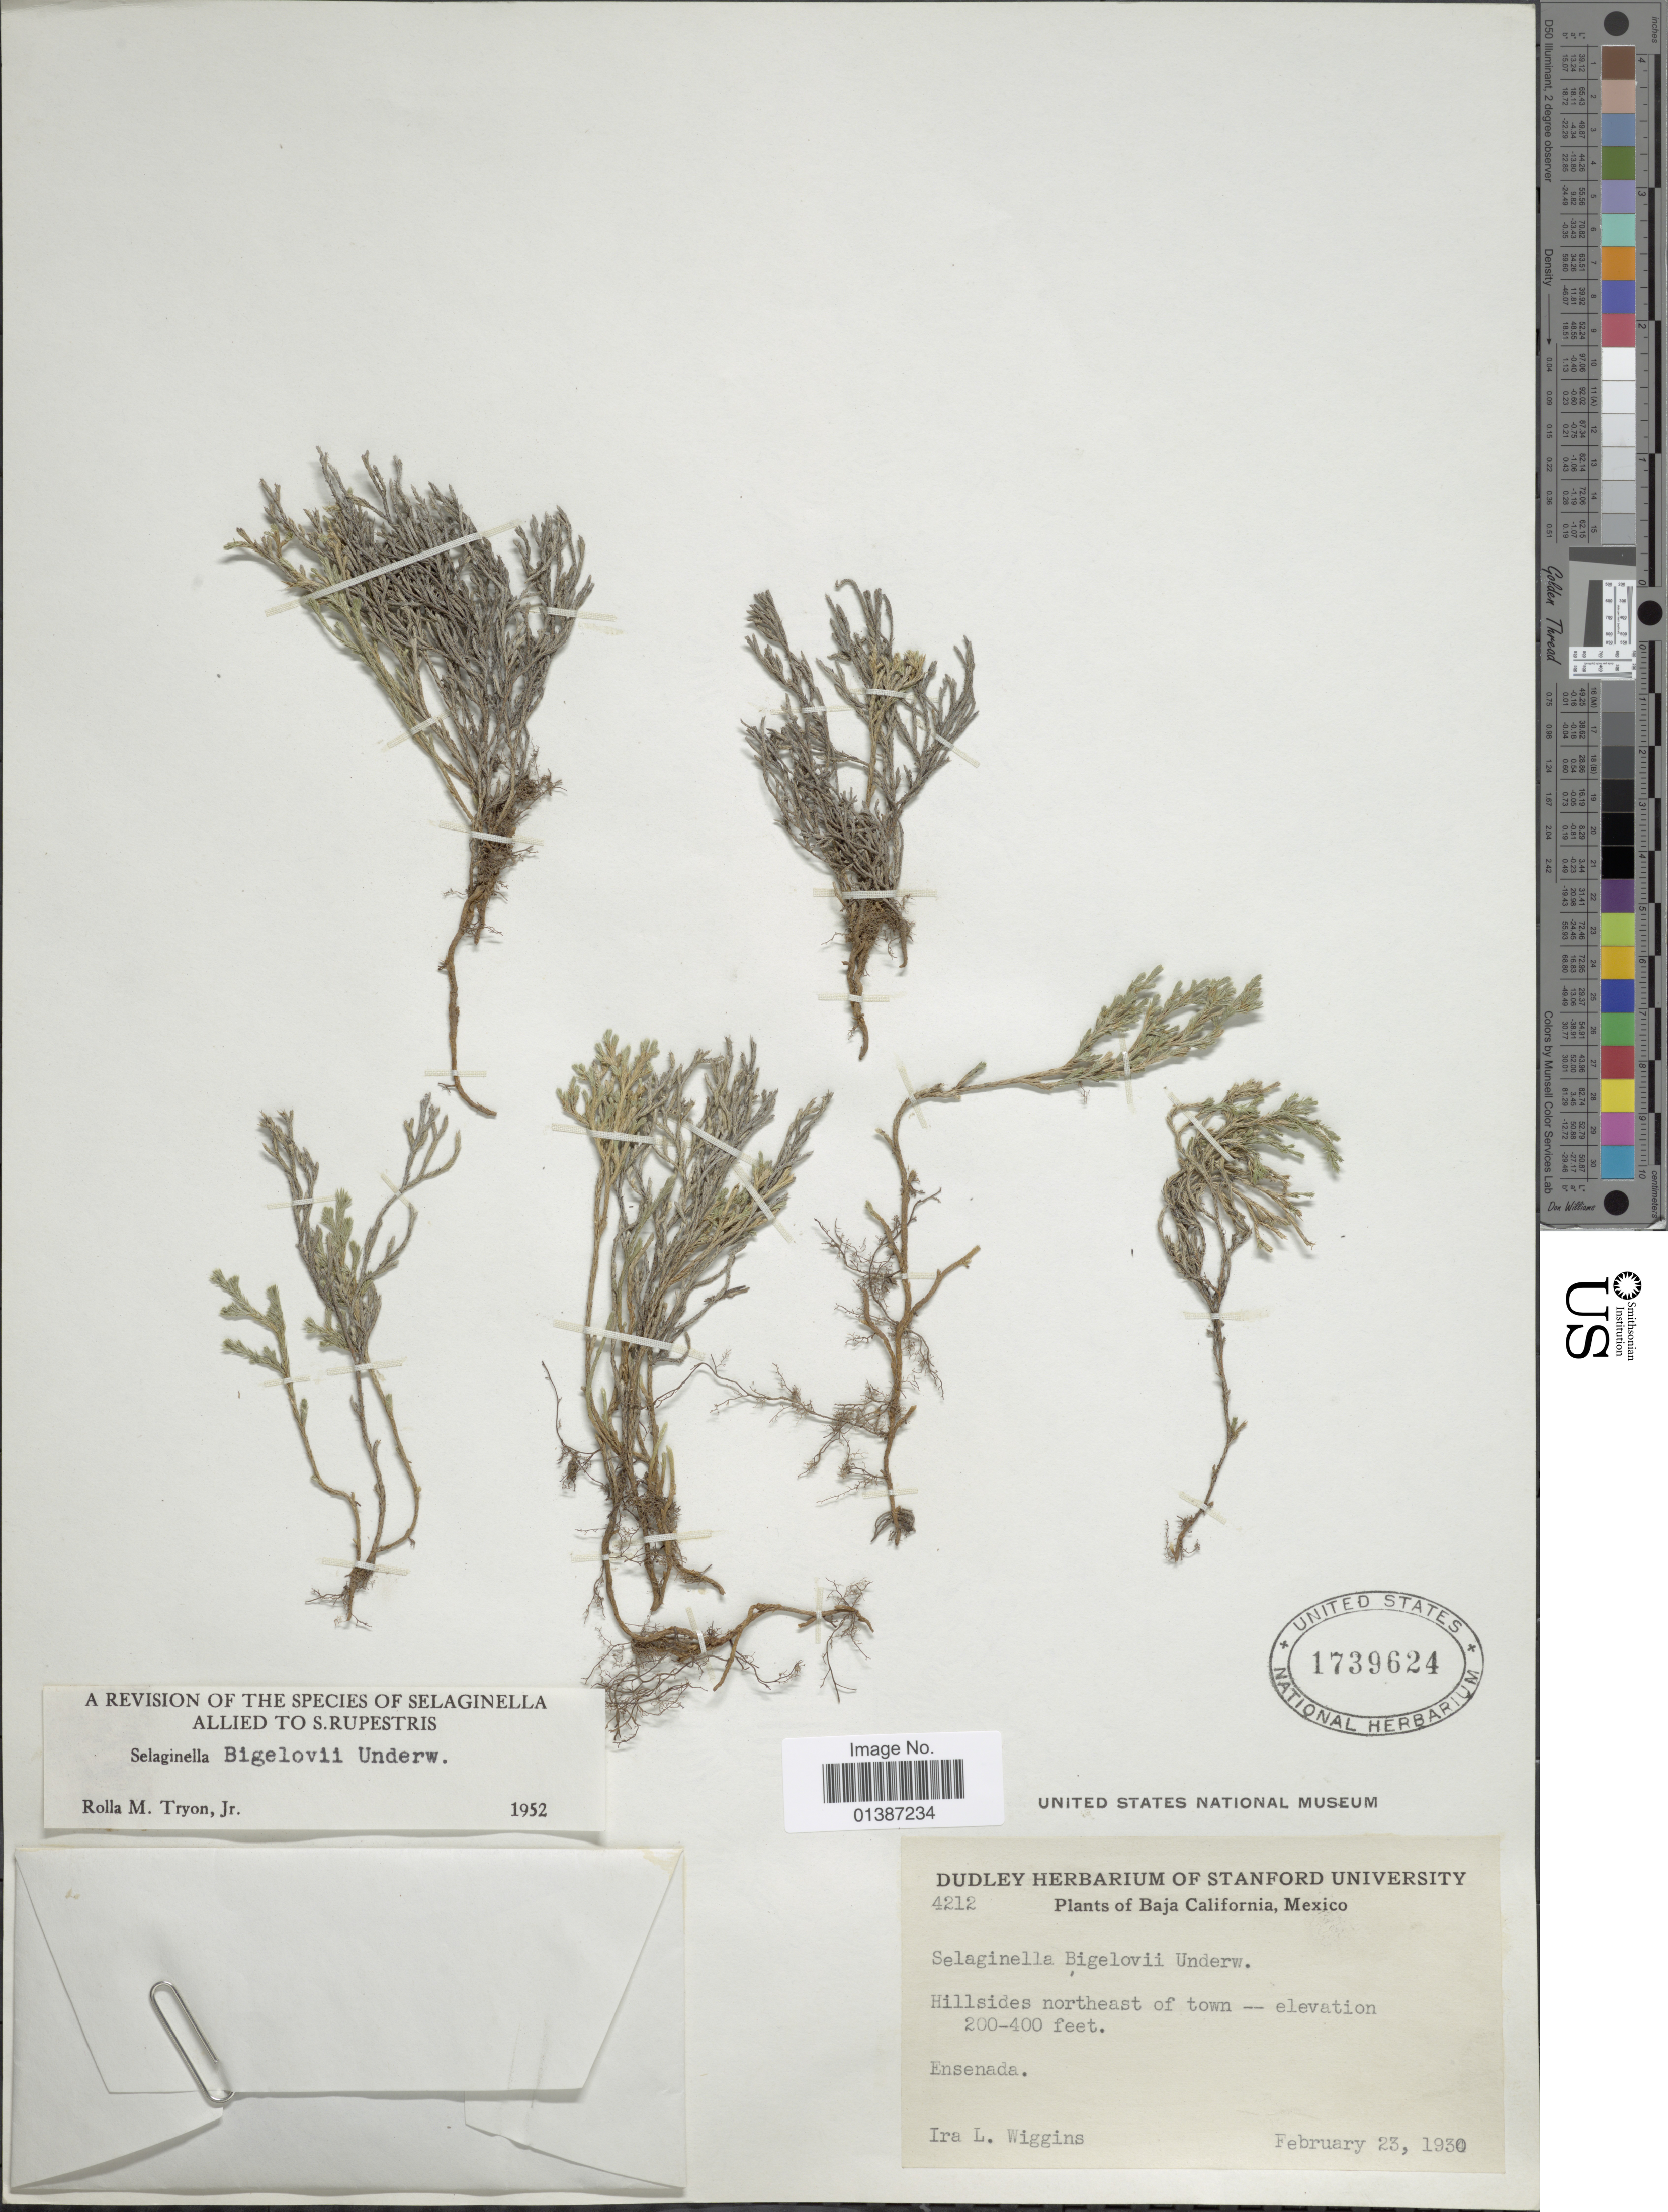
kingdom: Plantae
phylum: Tracheophyta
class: Lycopodiopsida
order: Selaginellales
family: Selaginellaceae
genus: Selaginella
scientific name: Selaginella bigelovii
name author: Underw.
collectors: I. L. Wiggins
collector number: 4212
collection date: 1930-02-23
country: Mexico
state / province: Baja California Norte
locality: Hillsides northeast of town, Ensenada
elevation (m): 61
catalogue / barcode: US 1739624